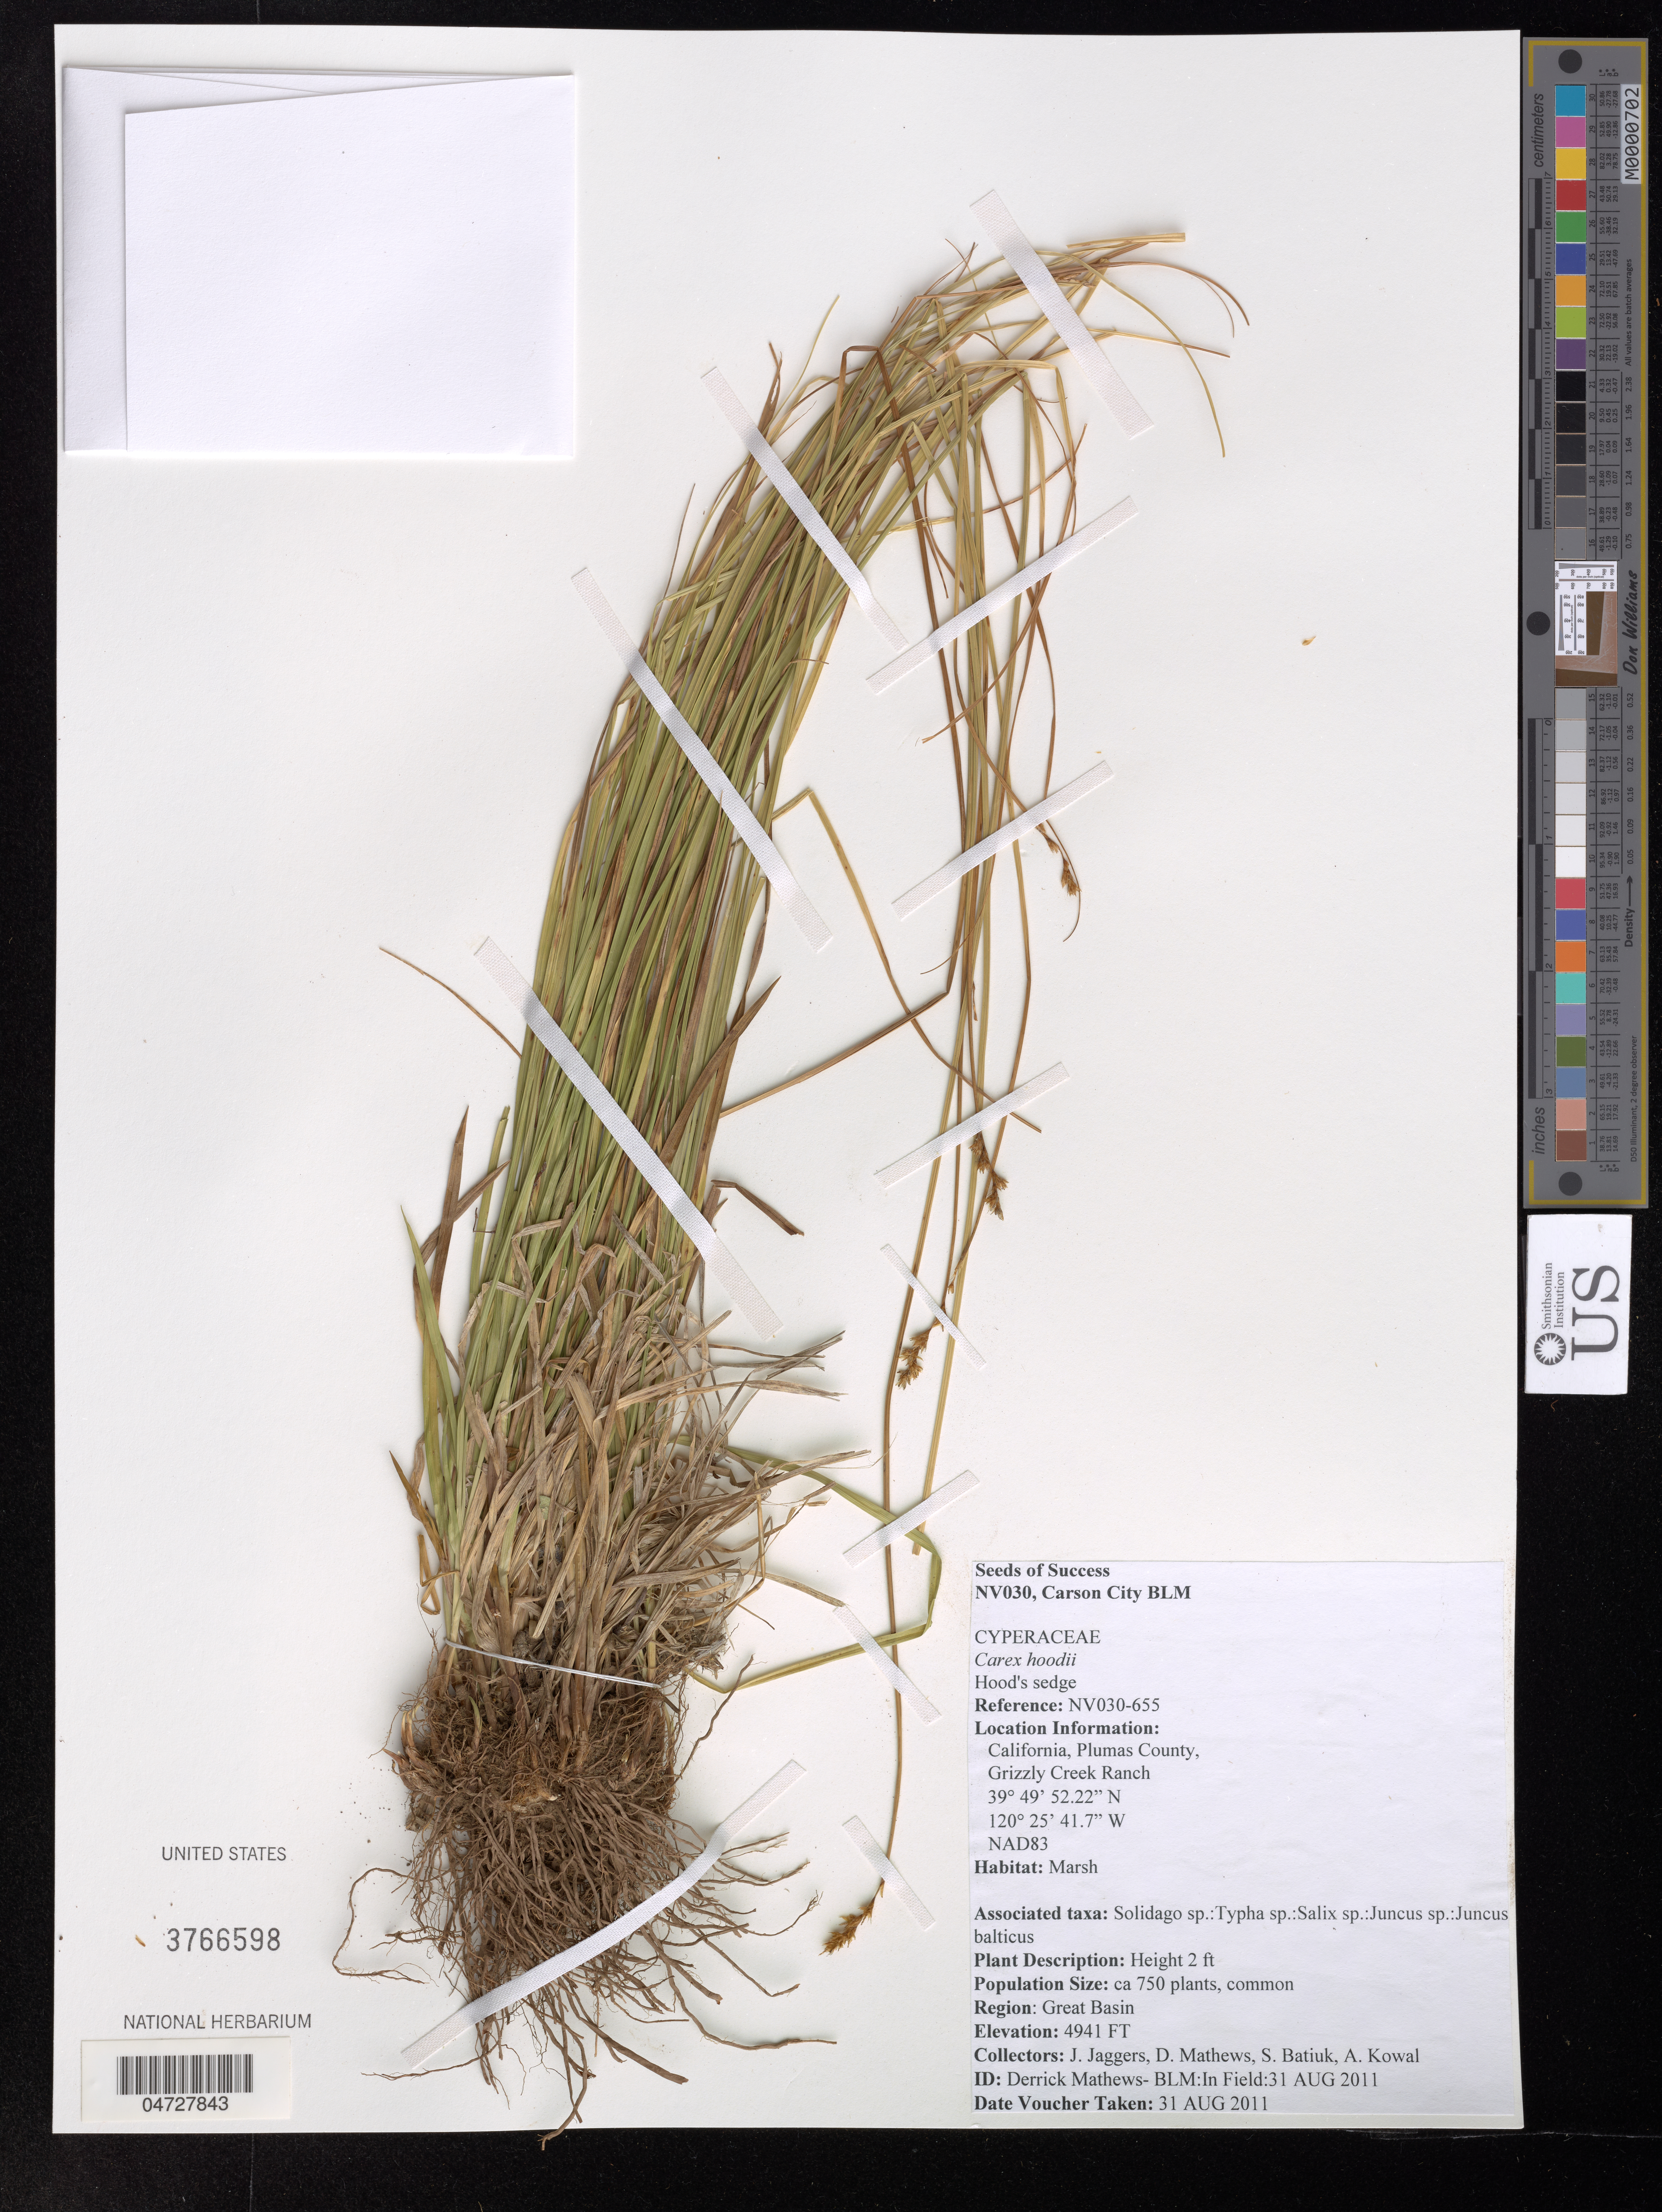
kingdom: Plantae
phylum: Tracheophyta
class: Liliopsida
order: Poales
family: Cyperaceae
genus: Carex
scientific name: Carex hoodii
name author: Boott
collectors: J. Jaggers, D. Mathews, S. Batiuk & A. Kowal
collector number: NV030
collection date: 2011-08-31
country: United States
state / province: California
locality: Carson City BLM, Plumas County, Grizzly Creek Ranch.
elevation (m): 1506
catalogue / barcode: US 3766598